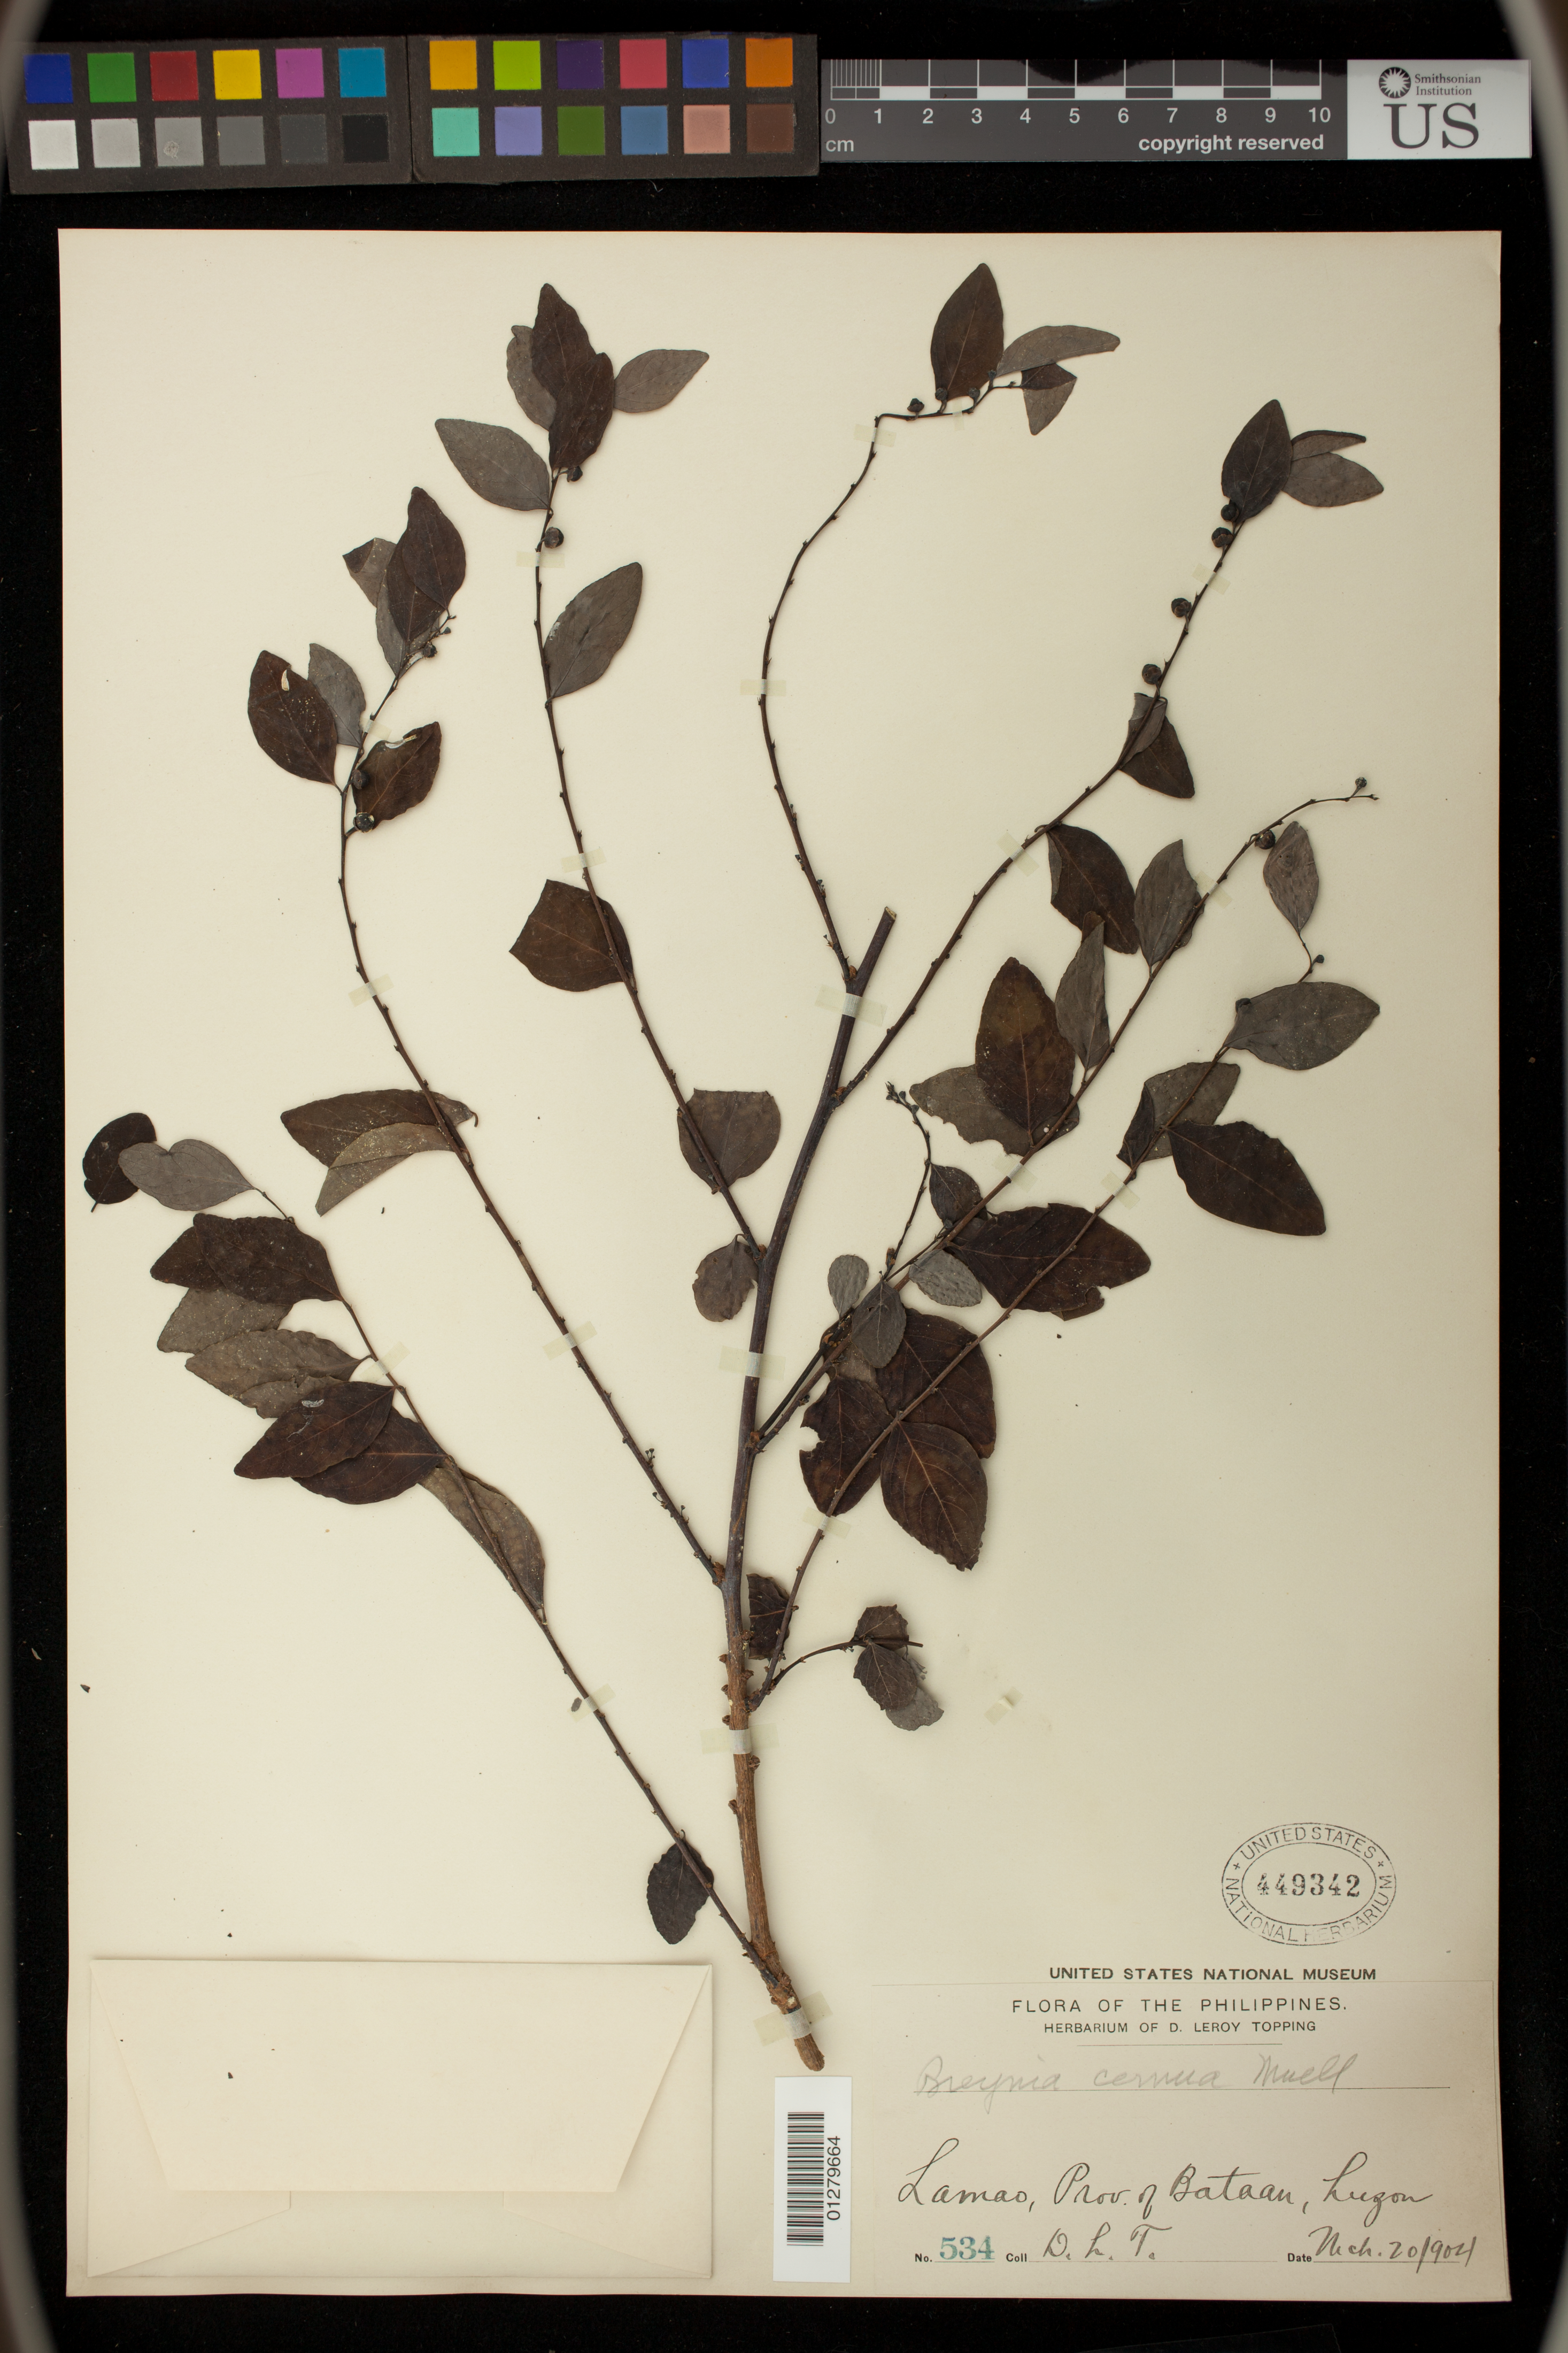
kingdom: Plantae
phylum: Tracheophyta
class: Magnoliopsida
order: Malpighiales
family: Phyllanthaceae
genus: Breynia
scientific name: Breynia cernua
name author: (Poir.) Müll. Arg.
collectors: D. L. Topping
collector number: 534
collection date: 1904-03-20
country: Philippines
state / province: Central Luzon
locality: Lamao, Prov. of Bataan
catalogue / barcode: US 449342